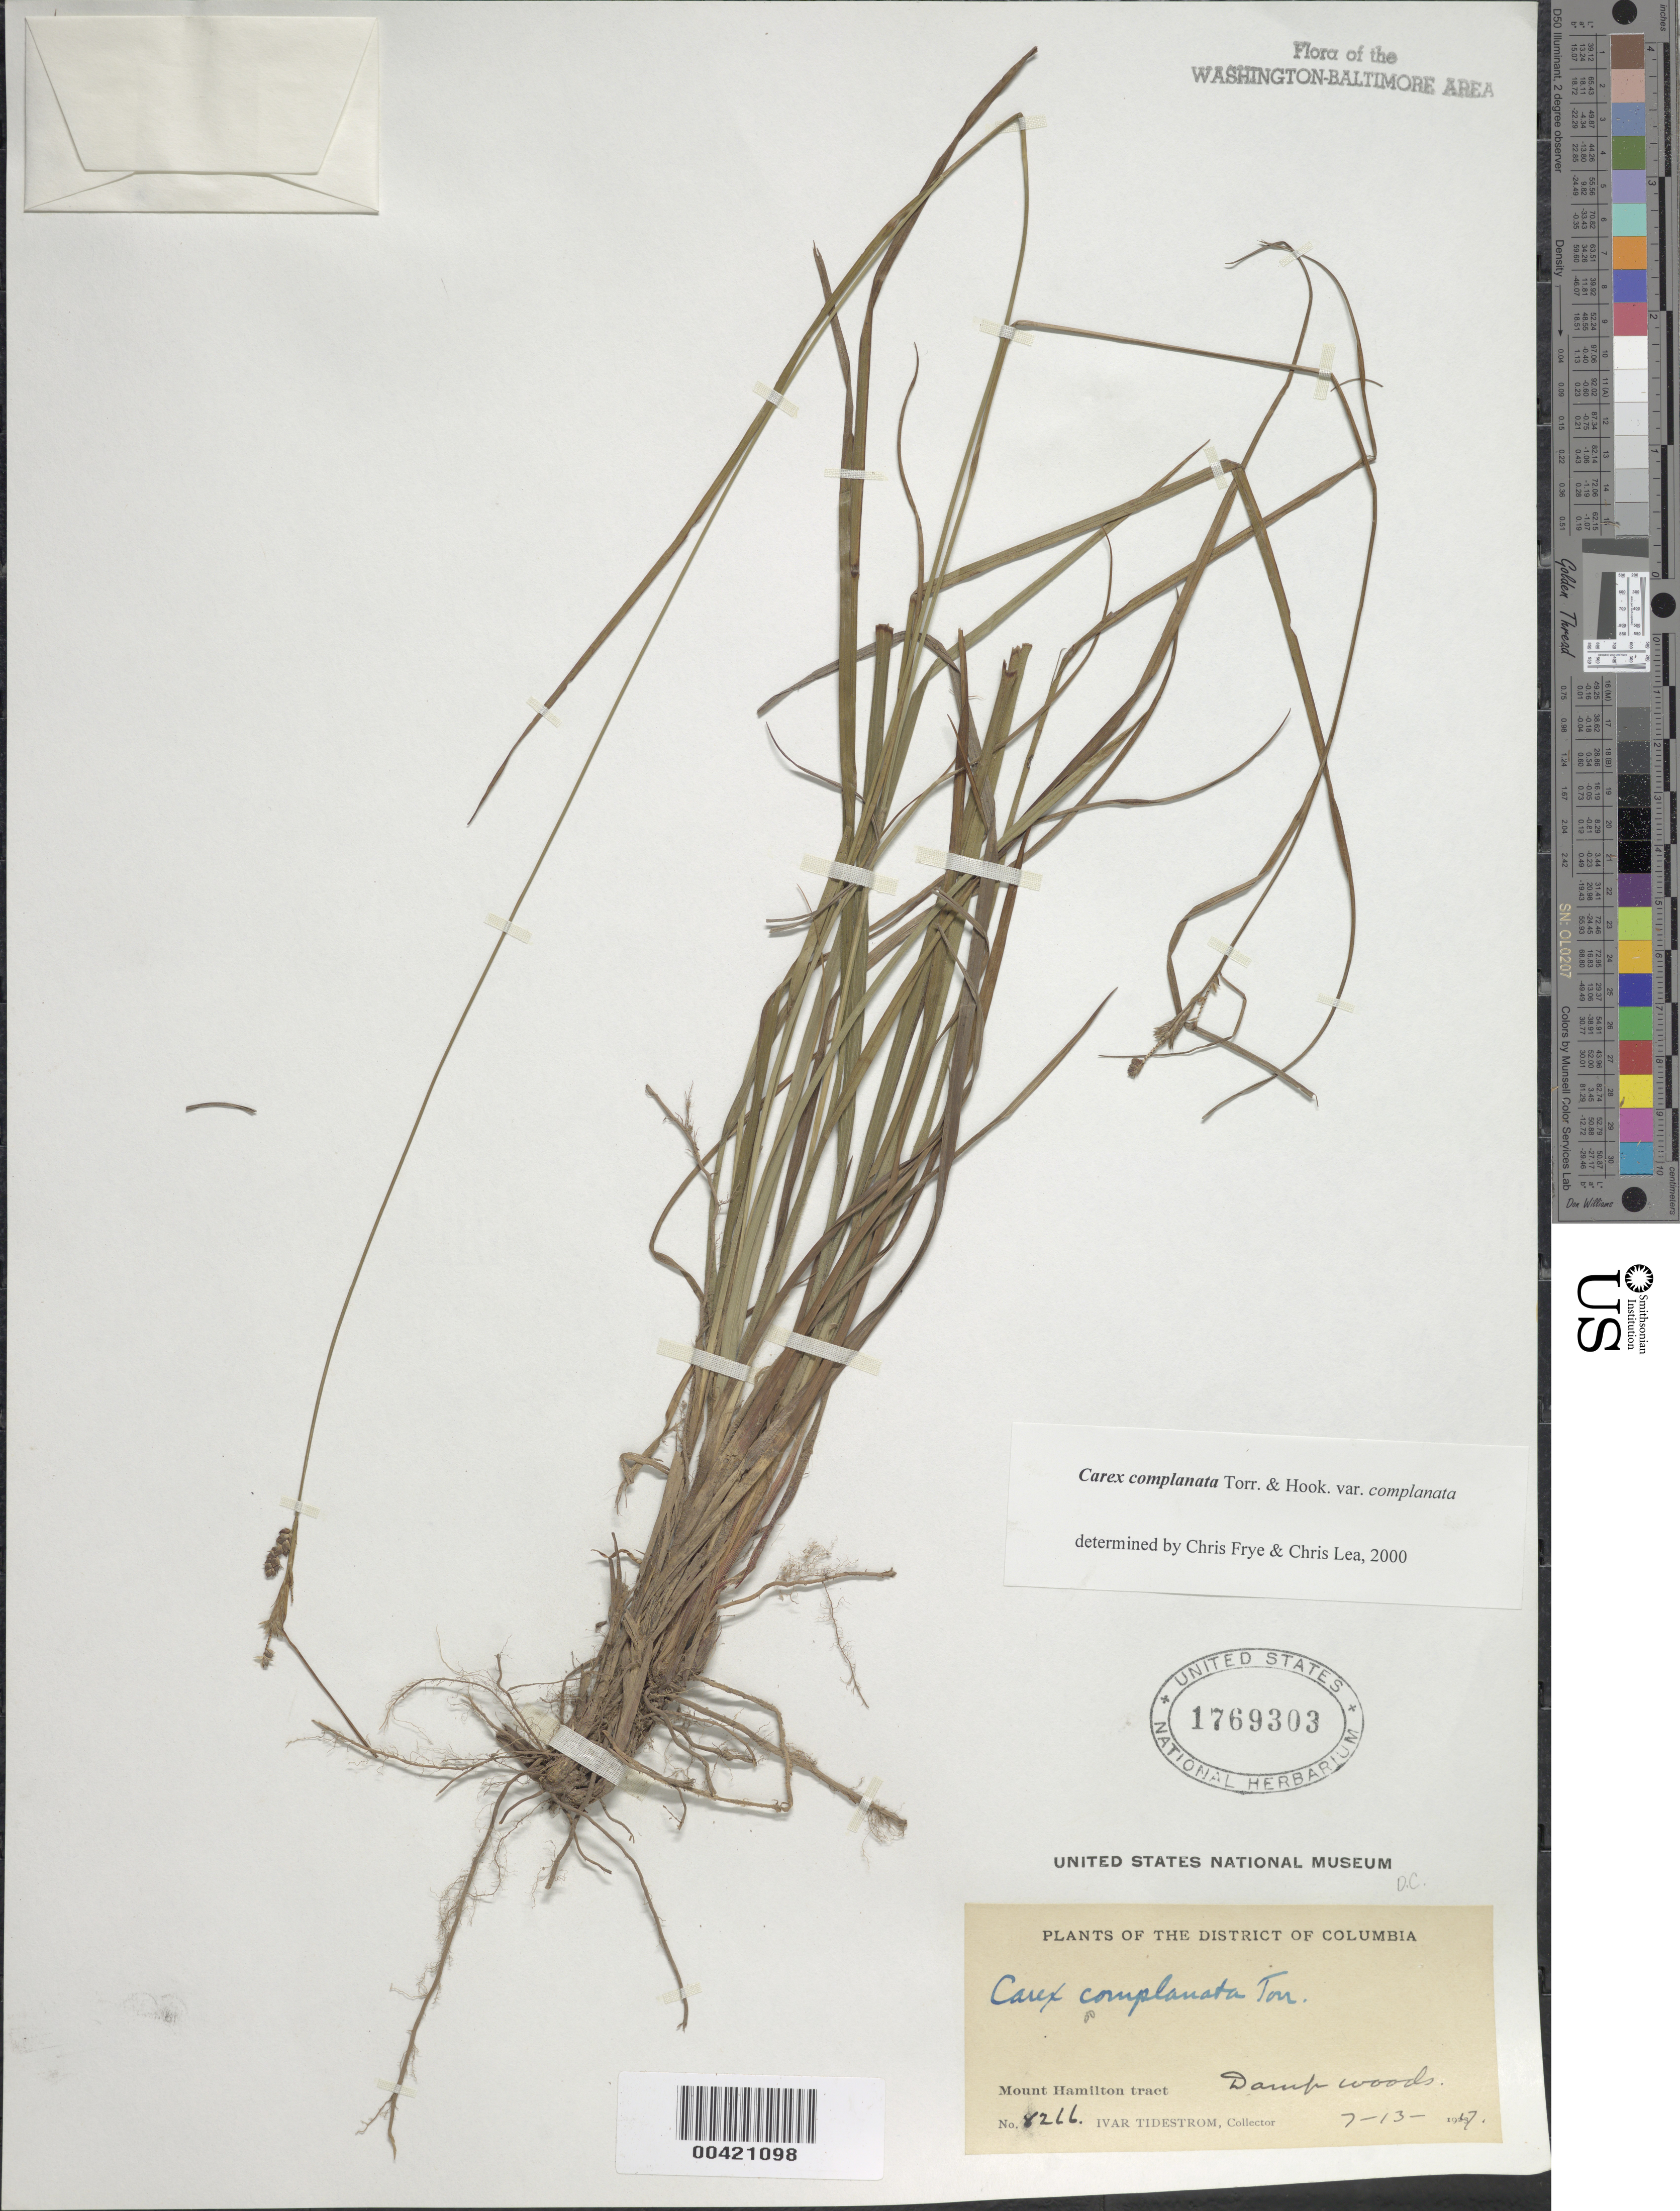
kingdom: Plantae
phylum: Tracheophyta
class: Liliopsida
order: Poales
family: Cyperaceae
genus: Carex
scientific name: Carex complanata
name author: Torr. & Hook.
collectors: I. F. Tidestrom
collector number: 8266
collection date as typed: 13 Jul 1917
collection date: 1917-07-13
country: United States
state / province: District of Columbia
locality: Mount Hamilton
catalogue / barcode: US 1769303